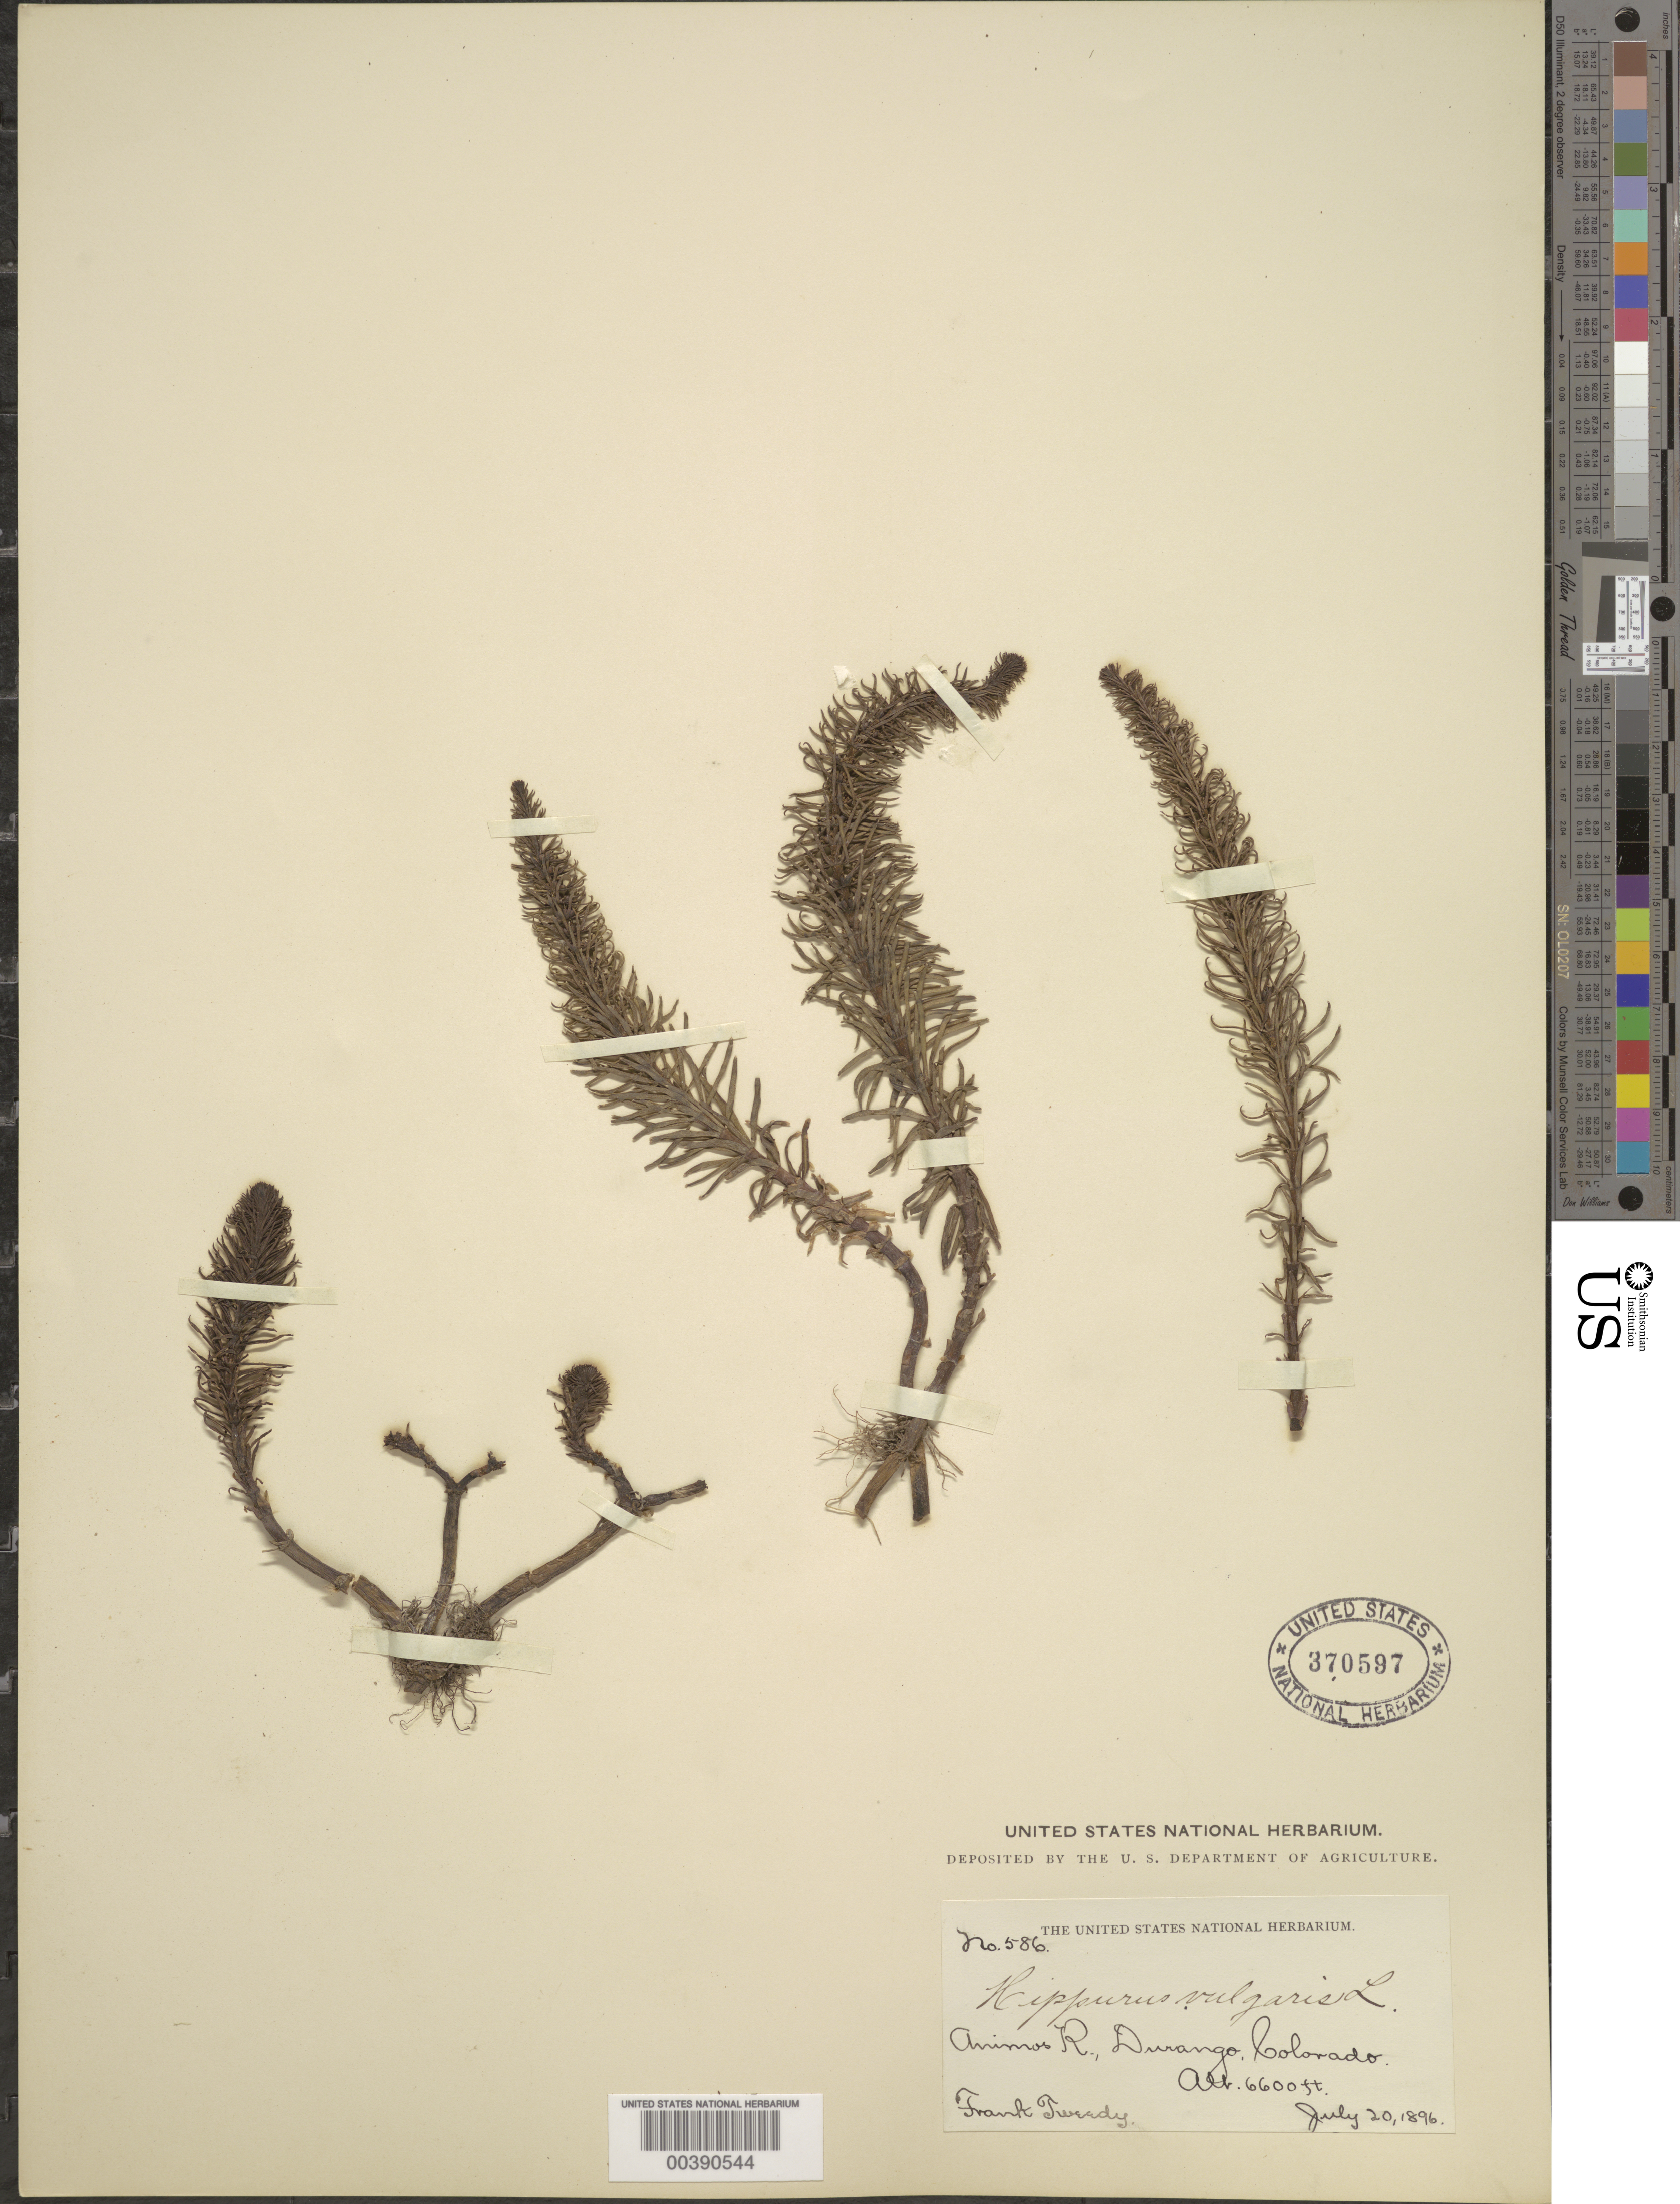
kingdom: Plantae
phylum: Tracheophyta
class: Magnoliopsida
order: Lamiales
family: Plantaginaceae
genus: Hippuris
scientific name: Hippuris vulgaris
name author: L.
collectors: F. Tweedy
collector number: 586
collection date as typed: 20 Jul 1896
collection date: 1896-07-20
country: United States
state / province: Colorado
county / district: La Plata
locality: Animas r., durango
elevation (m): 2012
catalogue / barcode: US 370597